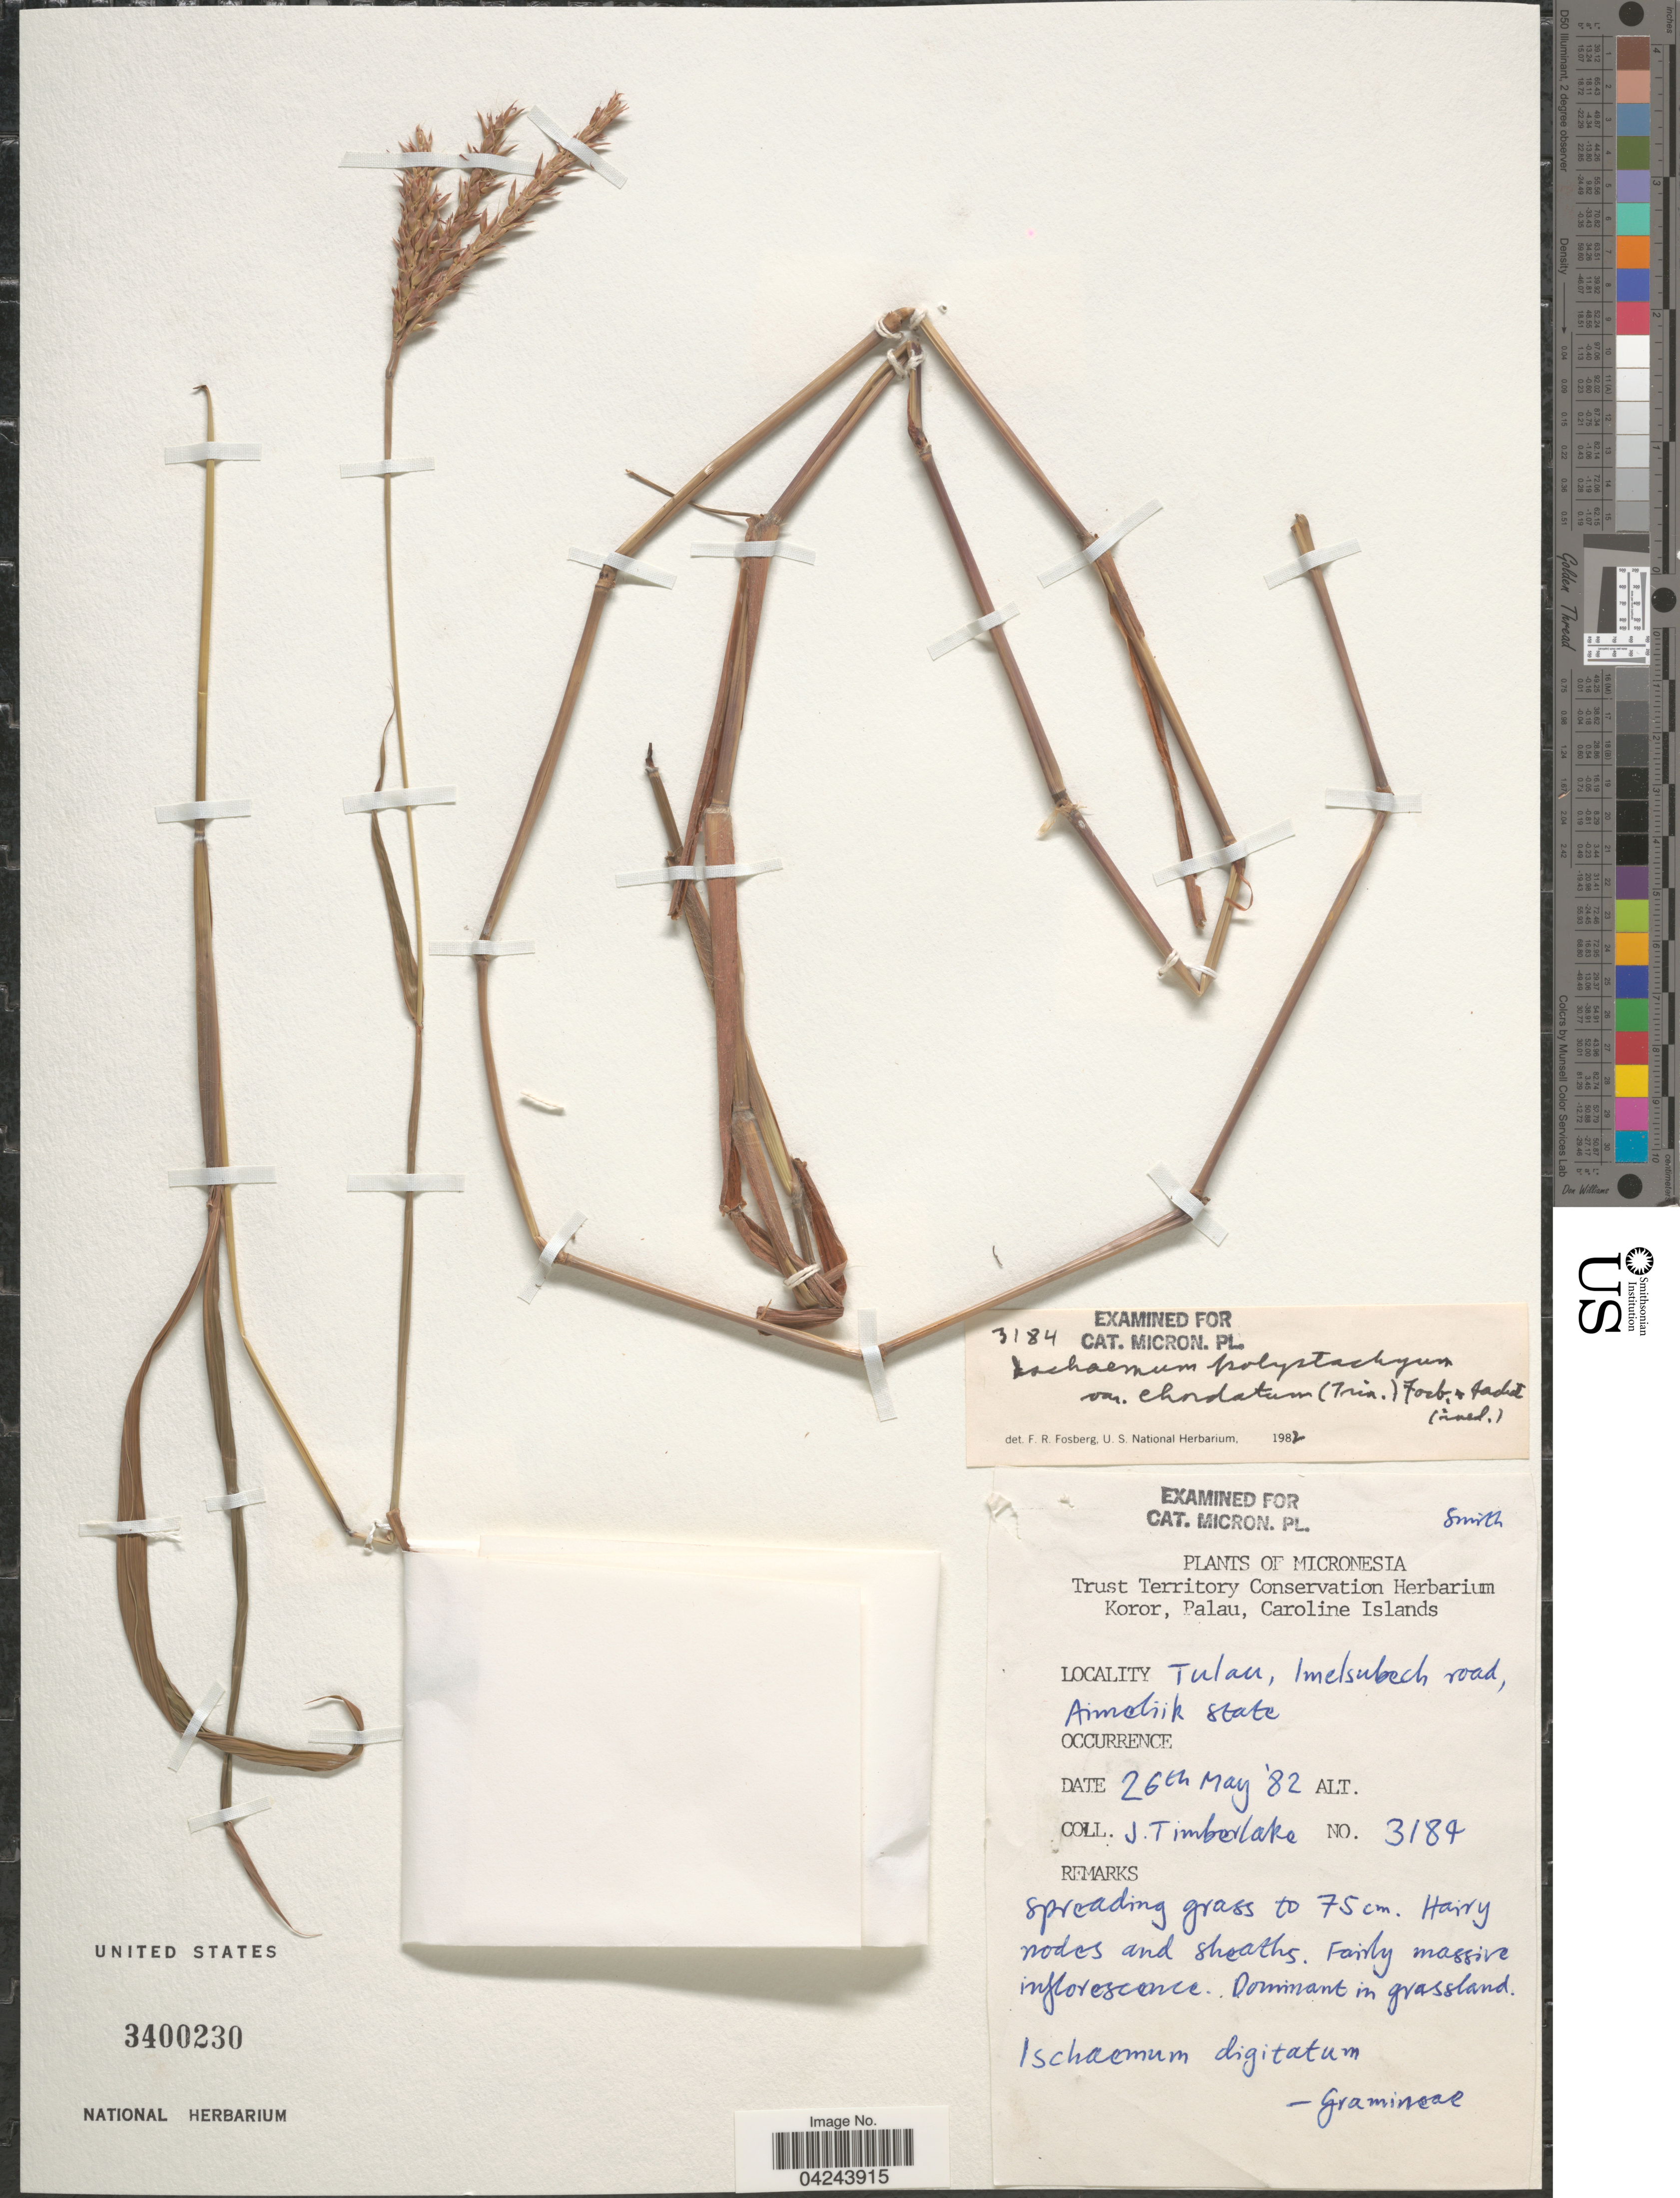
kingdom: Plantae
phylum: Tracheophyta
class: Liliopsida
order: Poales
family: Poaceae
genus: Ischaemum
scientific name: Ischaemum polystachyum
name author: J. Presl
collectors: J. Timberlake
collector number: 3189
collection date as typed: Transcribed d/m/y: 26/5/82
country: Palau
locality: Micronesia. Koror, Palau, Caroline Islands. Tulau, Imelsubech road, Aimeliik state.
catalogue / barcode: US 3400230